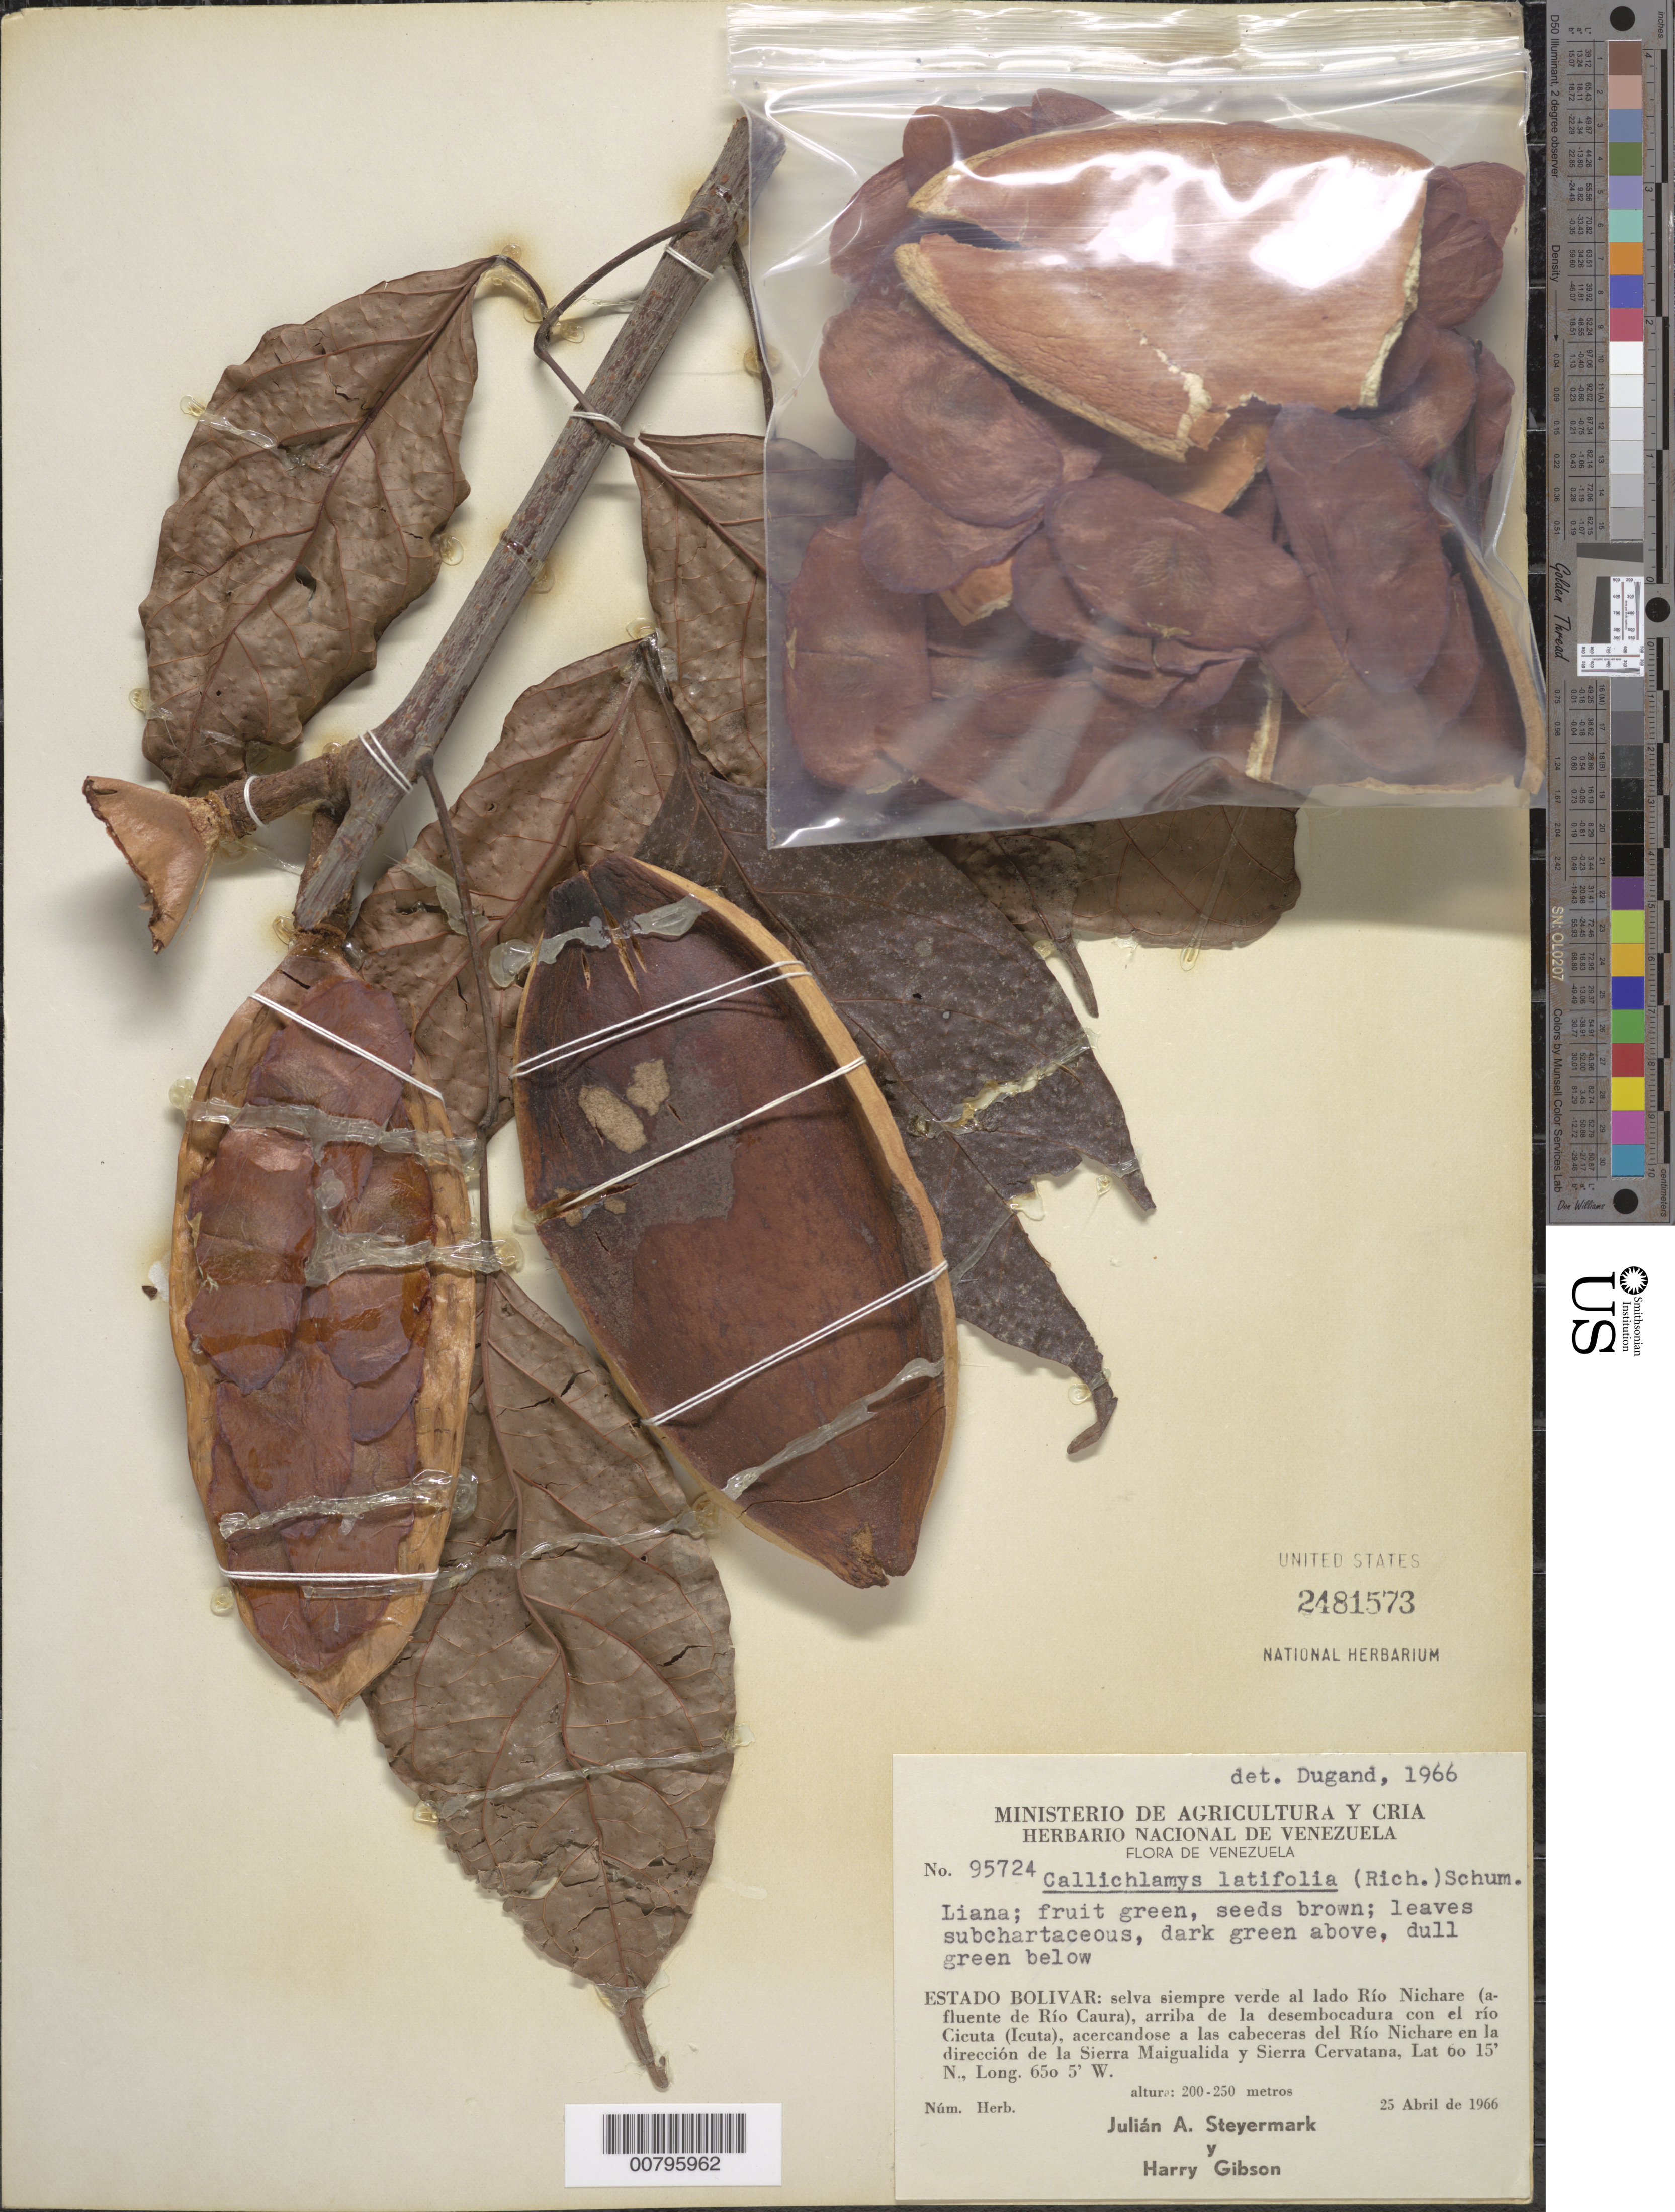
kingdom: Plantae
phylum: Tracheophyta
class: Magnoliopsida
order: Lamiales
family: Bignoniaceae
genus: Callichlamys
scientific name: Callichlamys latifolia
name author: (Rich.) K. Schum.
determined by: Dugand, --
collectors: J. Steyermark & H. Gibson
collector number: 95724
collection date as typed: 25-Apr-66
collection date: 1966-04-25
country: Venezuela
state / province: Bolívar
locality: Río Nichare, near mouth of Río Cicuta, acercandose a las cabeceras del Río Nichare en la direccion de la Sierra Maigualida y Sierra Cervatana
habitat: Evergreen forest along river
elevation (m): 200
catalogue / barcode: US 2481573